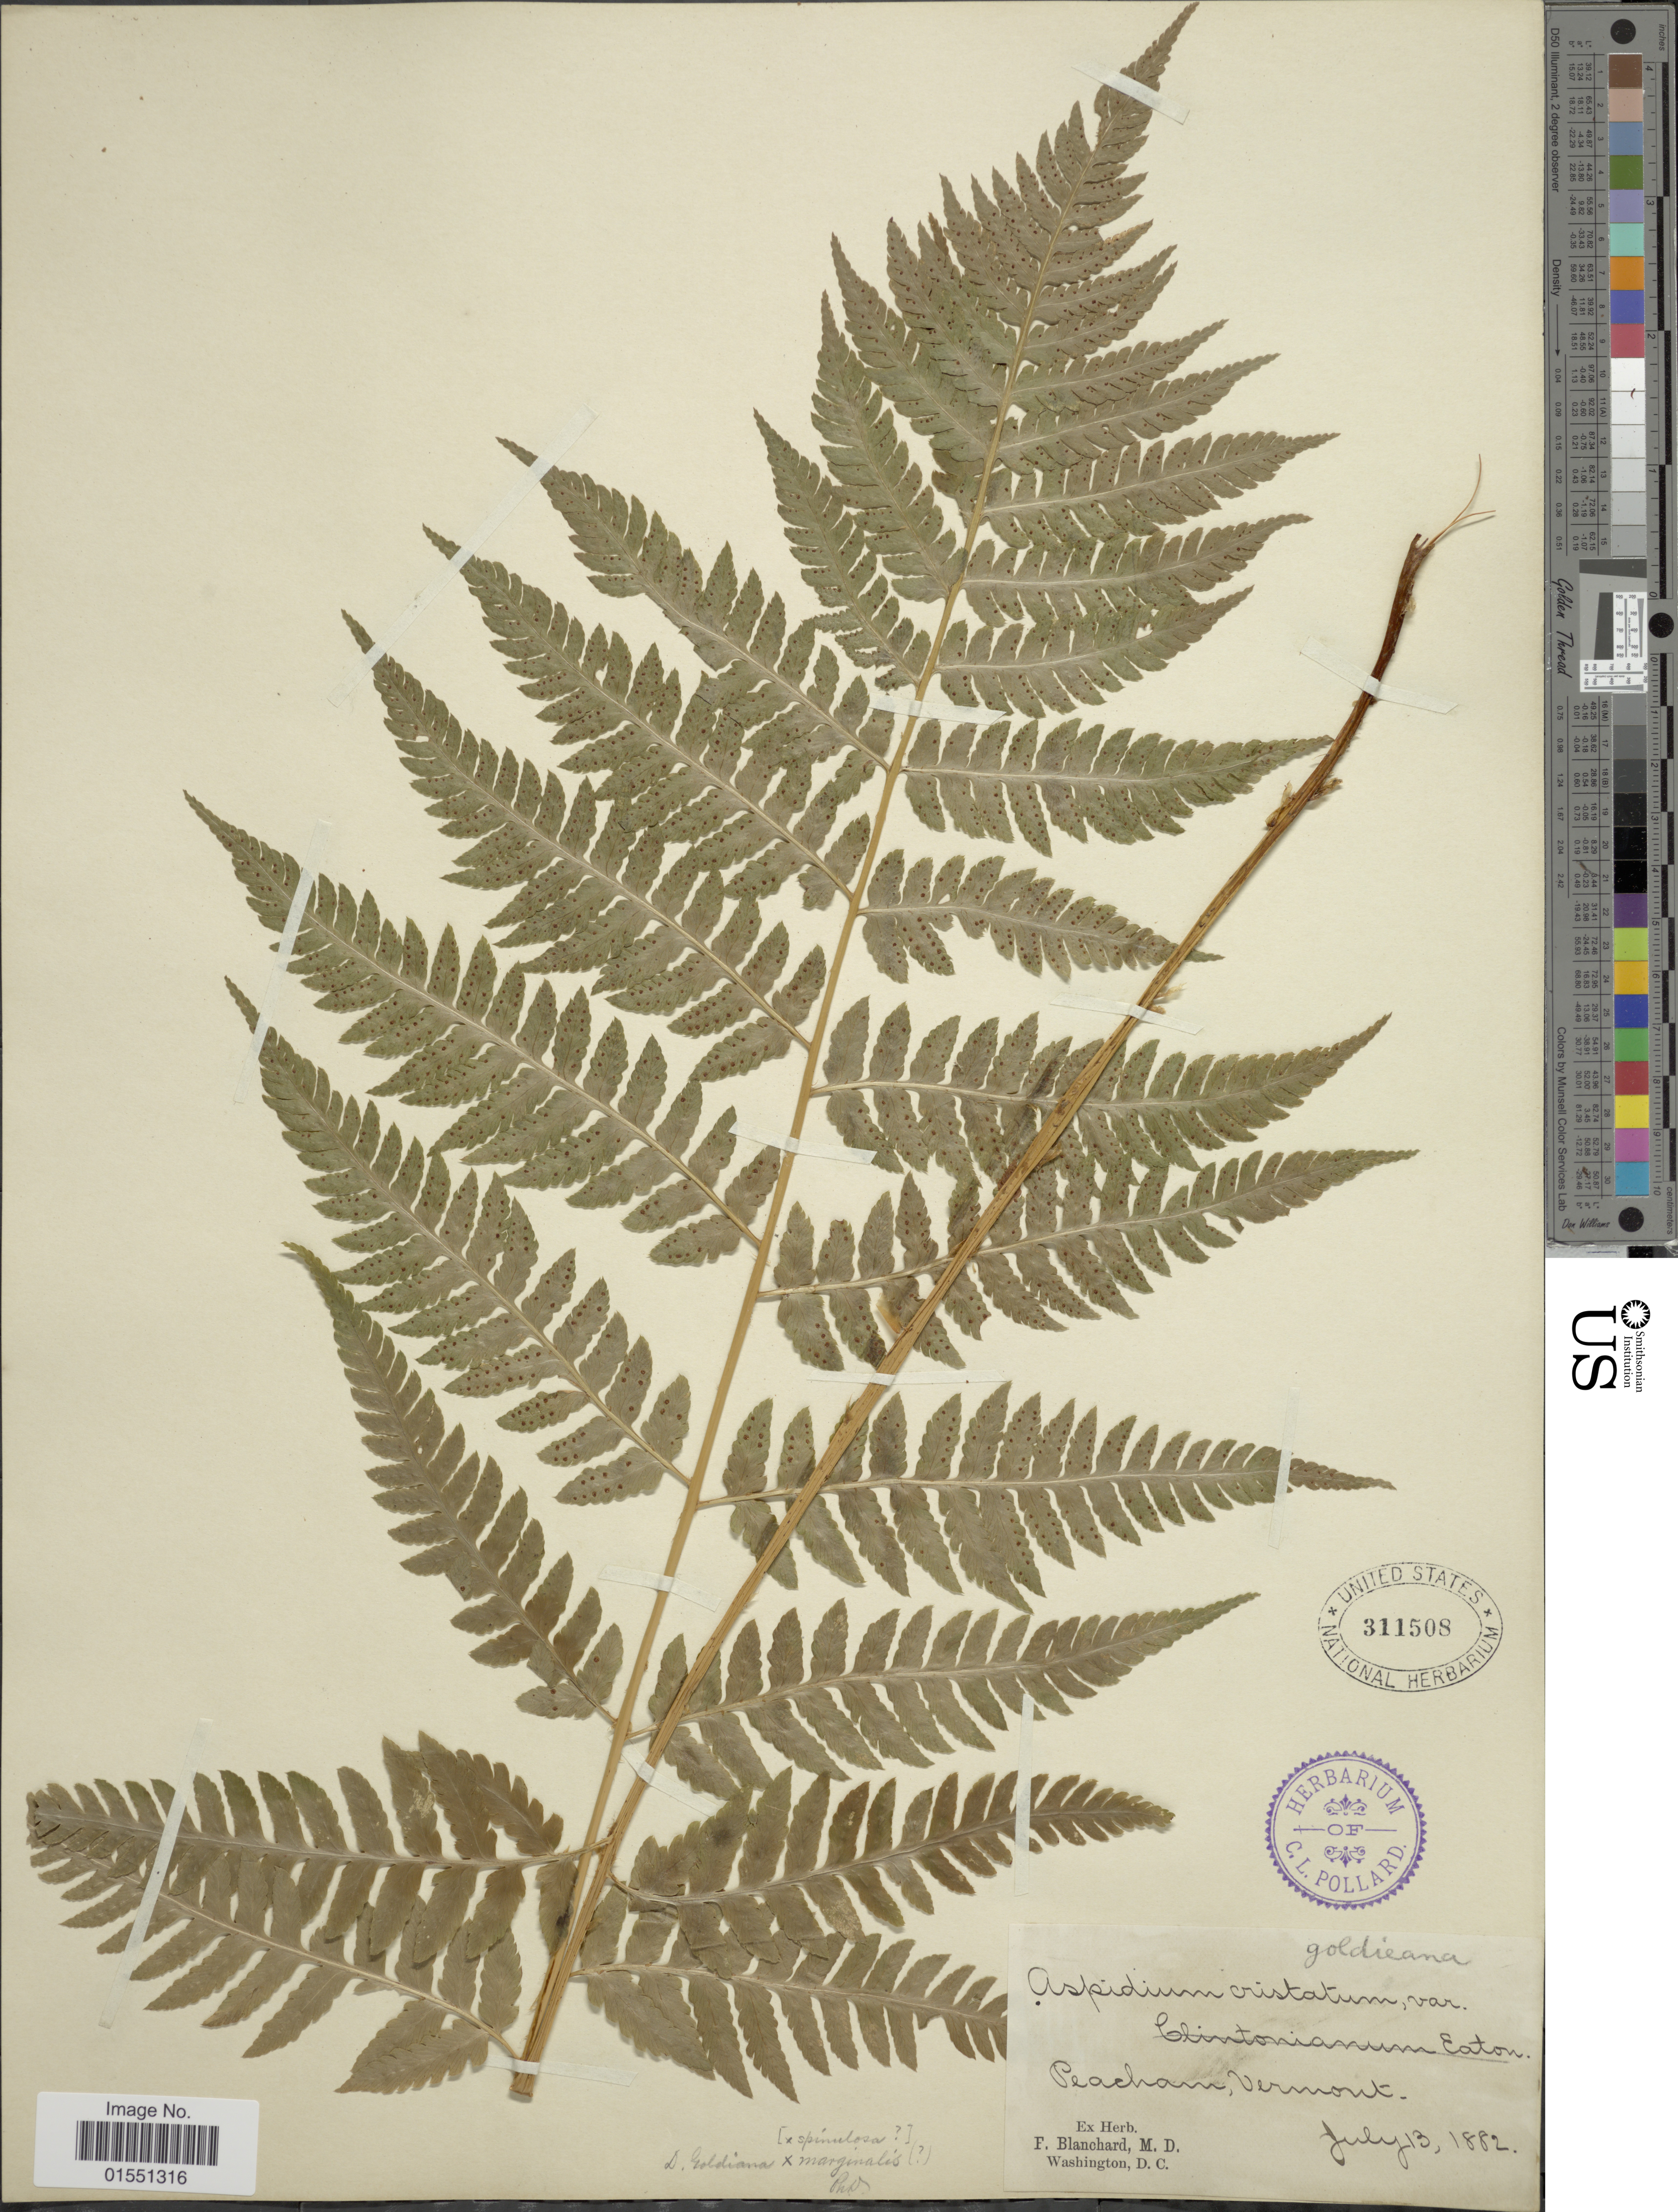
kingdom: Plantae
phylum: Tracheophyta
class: Polypodiopsida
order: Polypodiales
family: Dryopteridaceae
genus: Dryopteris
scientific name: Dryopteris goldiana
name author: (Hook. ex Goldie) A. Gray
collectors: ex herb. F. Blanchard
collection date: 1882-07-13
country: United States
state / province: Vermont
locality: Peacham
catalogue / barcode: US 311508